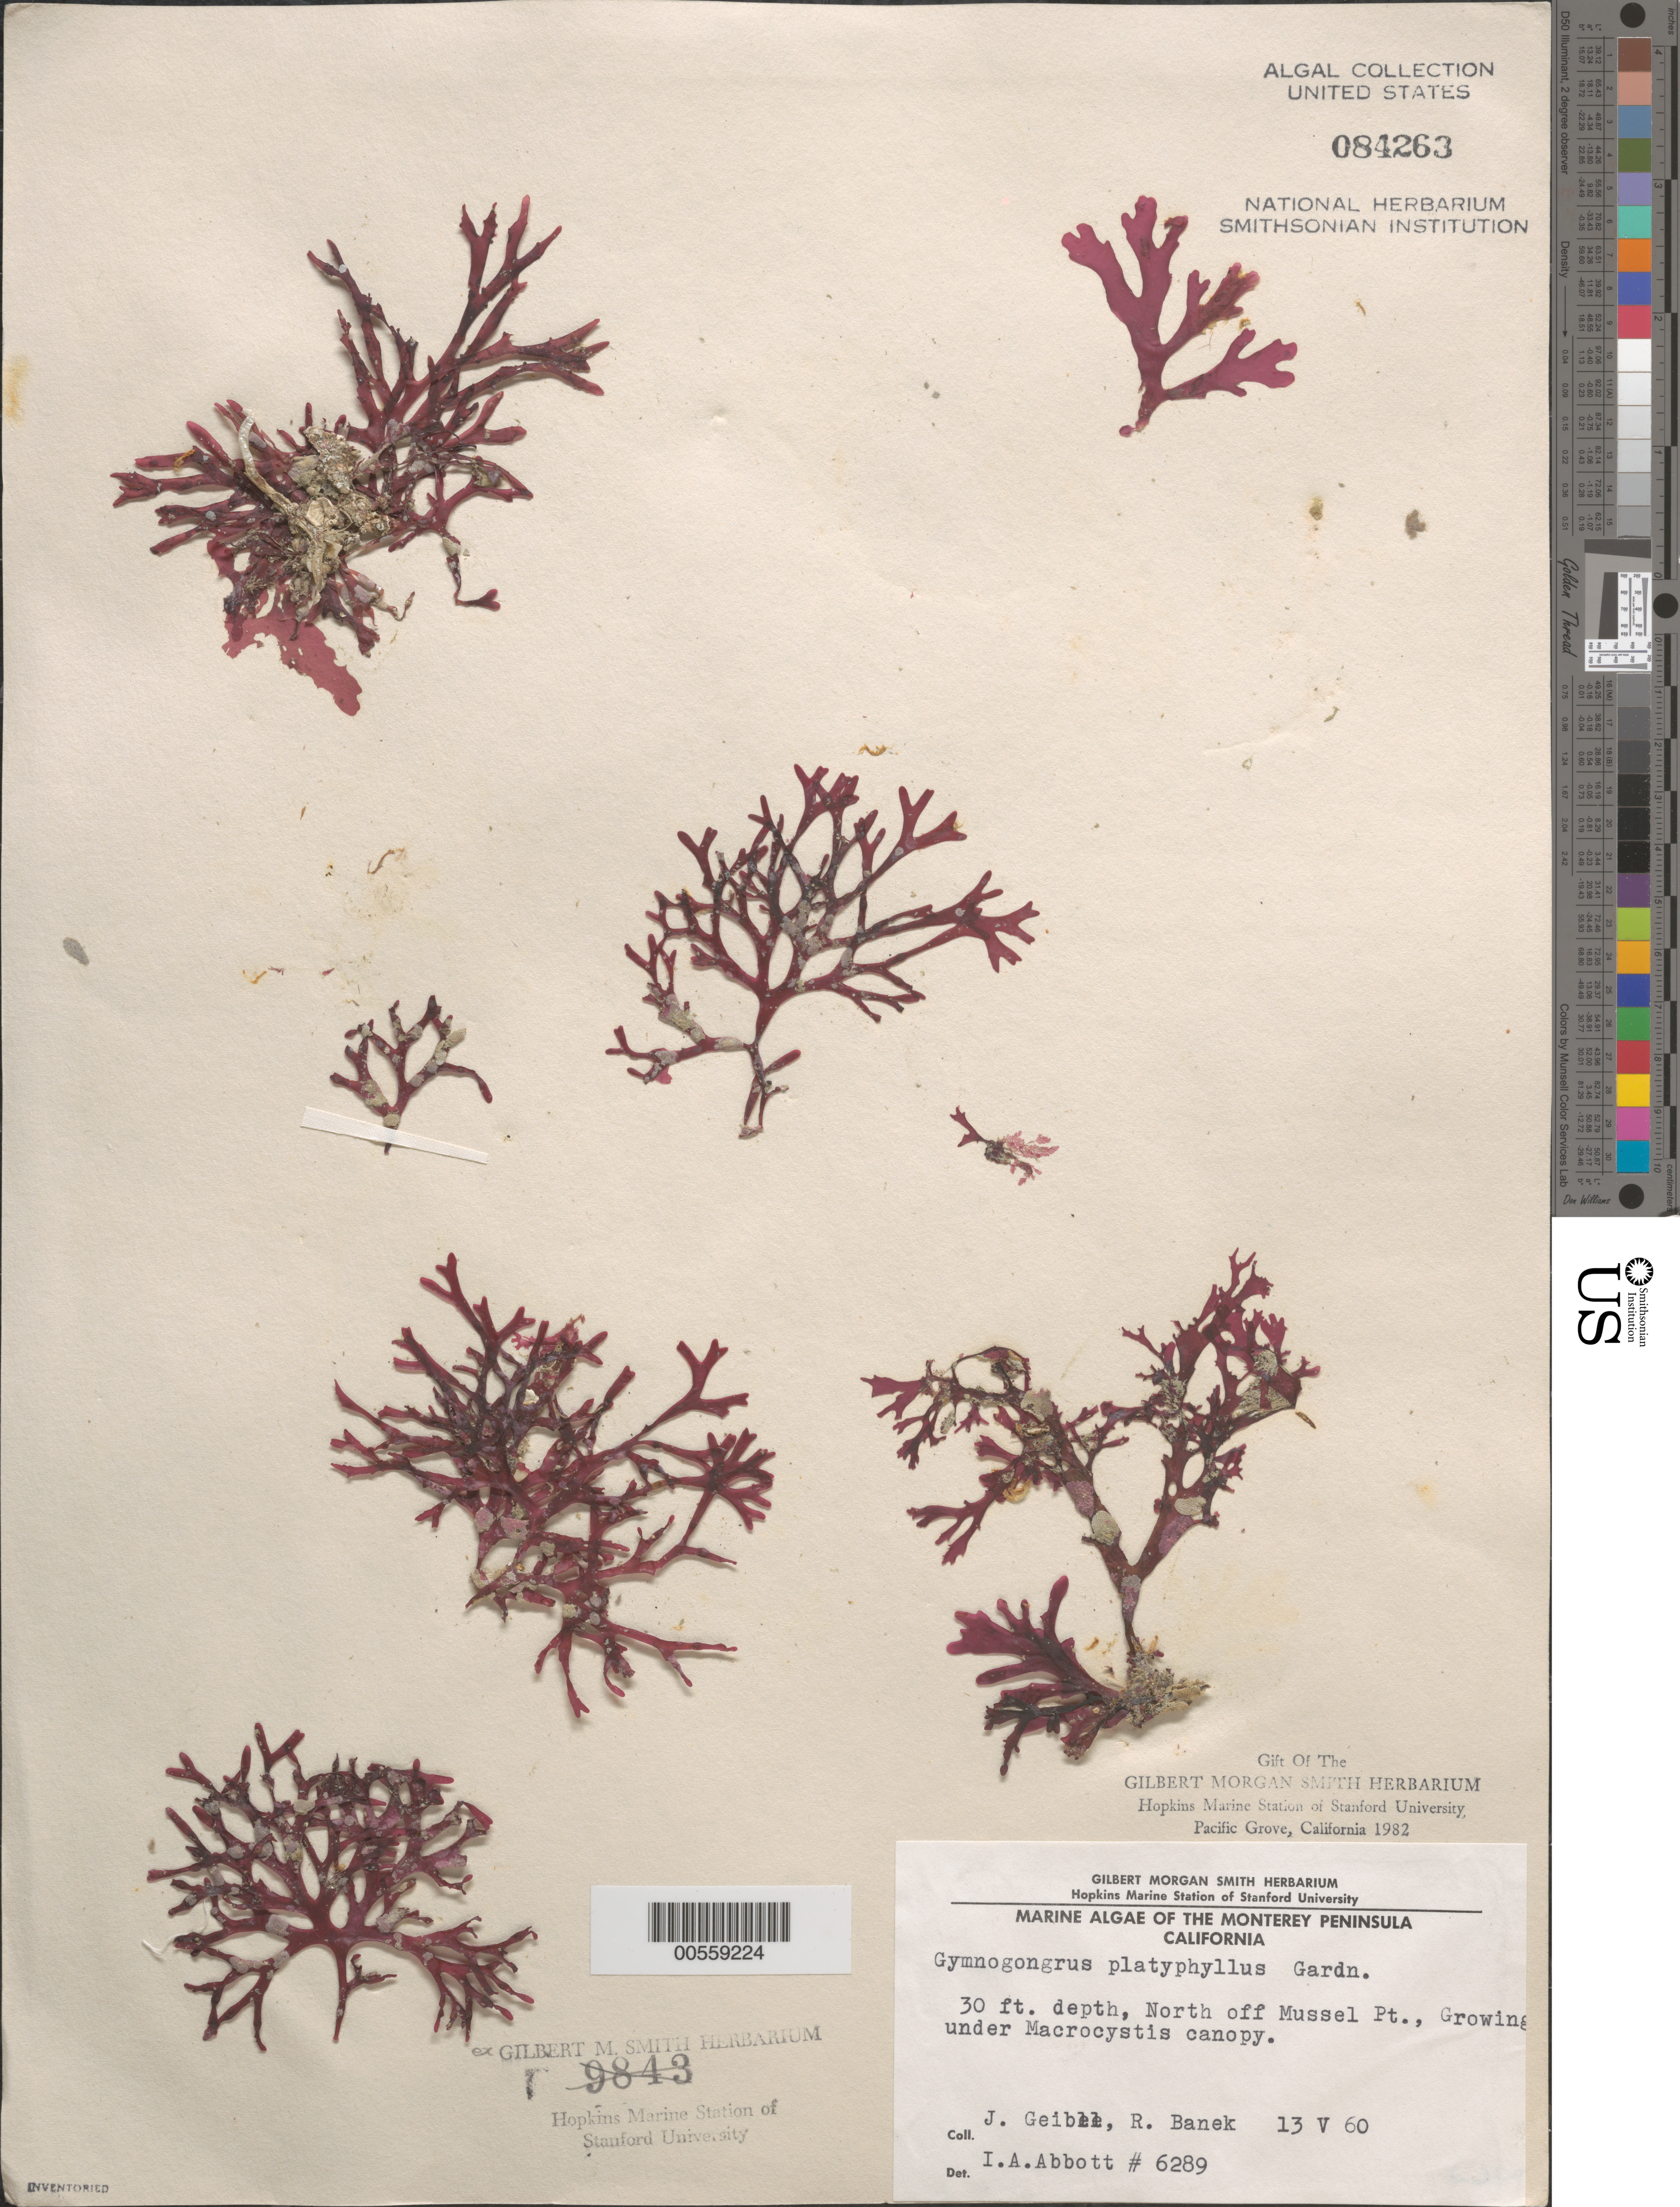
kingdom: Plantae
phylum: Rhodophyta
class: Florideophyceae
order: Gigartinales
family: Phyllophoraceae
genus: Gymnogongrus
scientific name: Gymnogongrus platyphyllus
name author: N.L. Gardner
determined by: Abbott, Isabella A.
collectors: J. Geibel & R. Banek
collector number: IAA 6289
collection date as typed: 13 May 1960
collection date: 1960-05-13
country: United States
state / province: California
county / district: Monterey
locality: North of Mussel Point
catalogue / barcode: US 84263